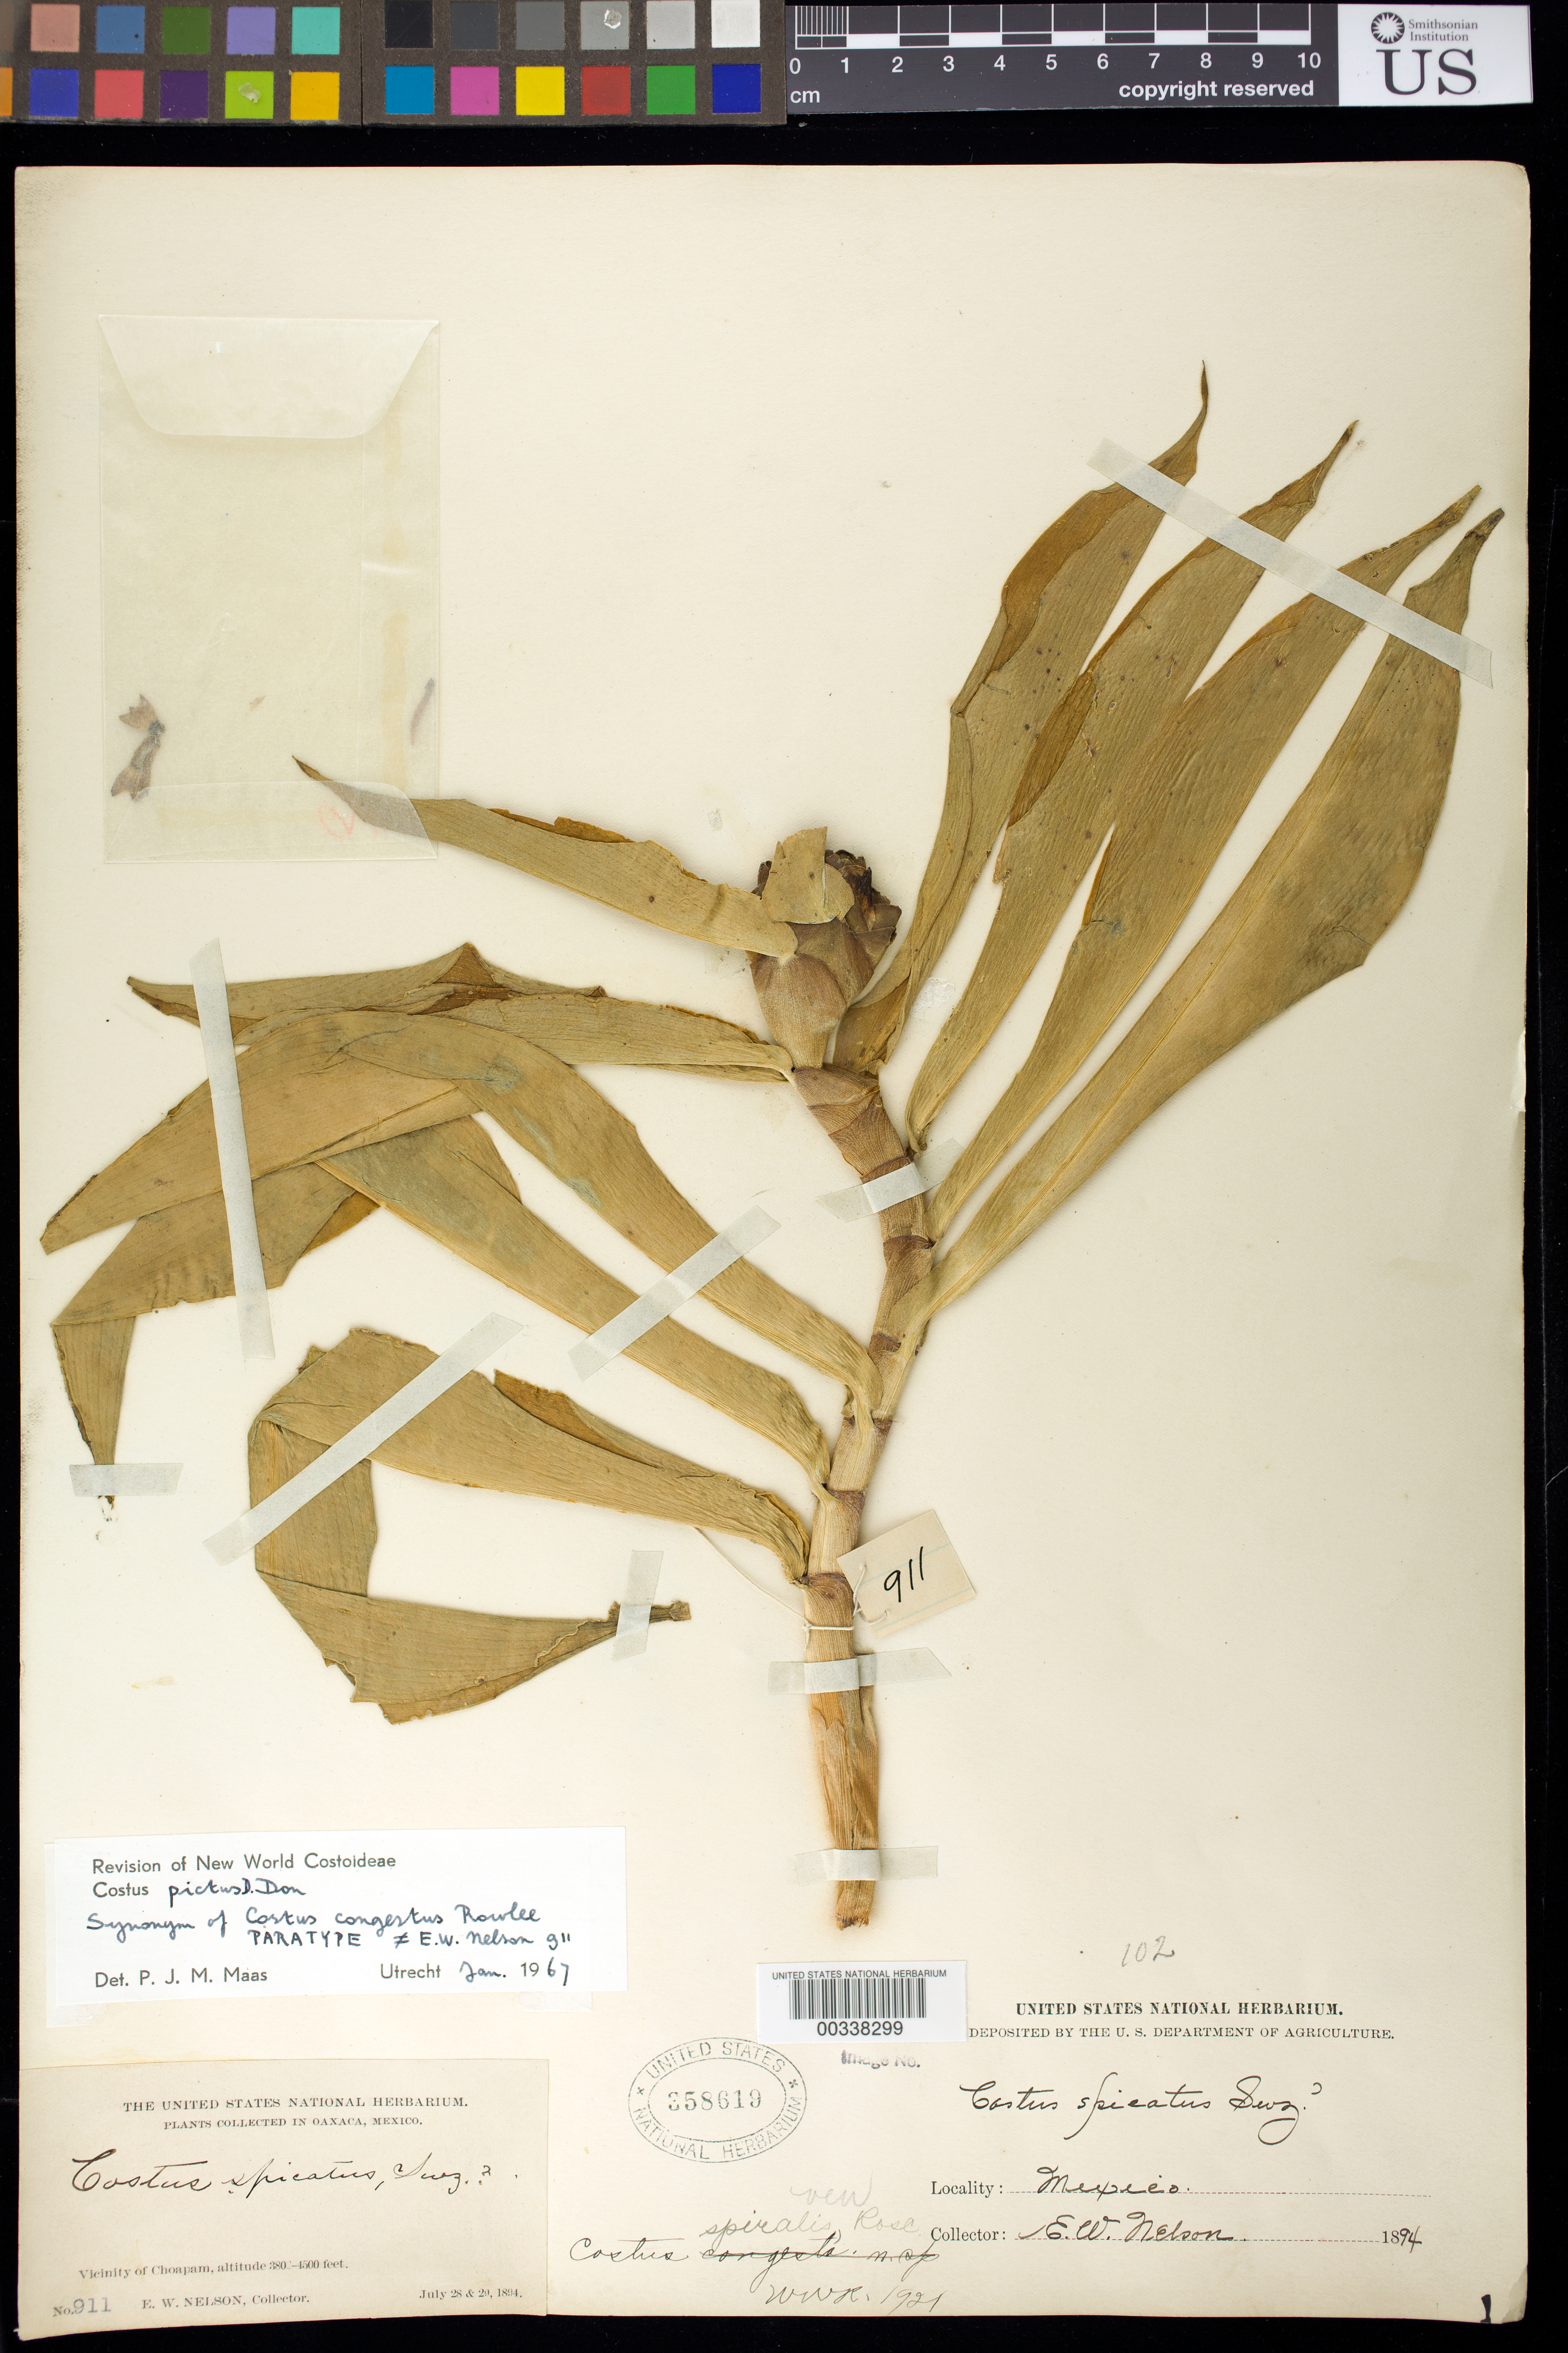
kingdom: Plantae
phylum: Tracheophyta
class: Liliopsida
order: Zingiberales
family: Costaceae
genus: Costus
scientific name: Costus pictus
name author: D. Don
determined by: Maas, Paul J. M.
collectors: E. W. Nelson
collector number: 911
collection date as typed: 28 Jul 1894 and 29 Jul 1894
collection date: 1894-07-28,1894-07-29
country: Mexico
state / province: Oaxaca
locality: Vicinity of choapam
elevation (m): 1158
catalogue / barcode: US 358619